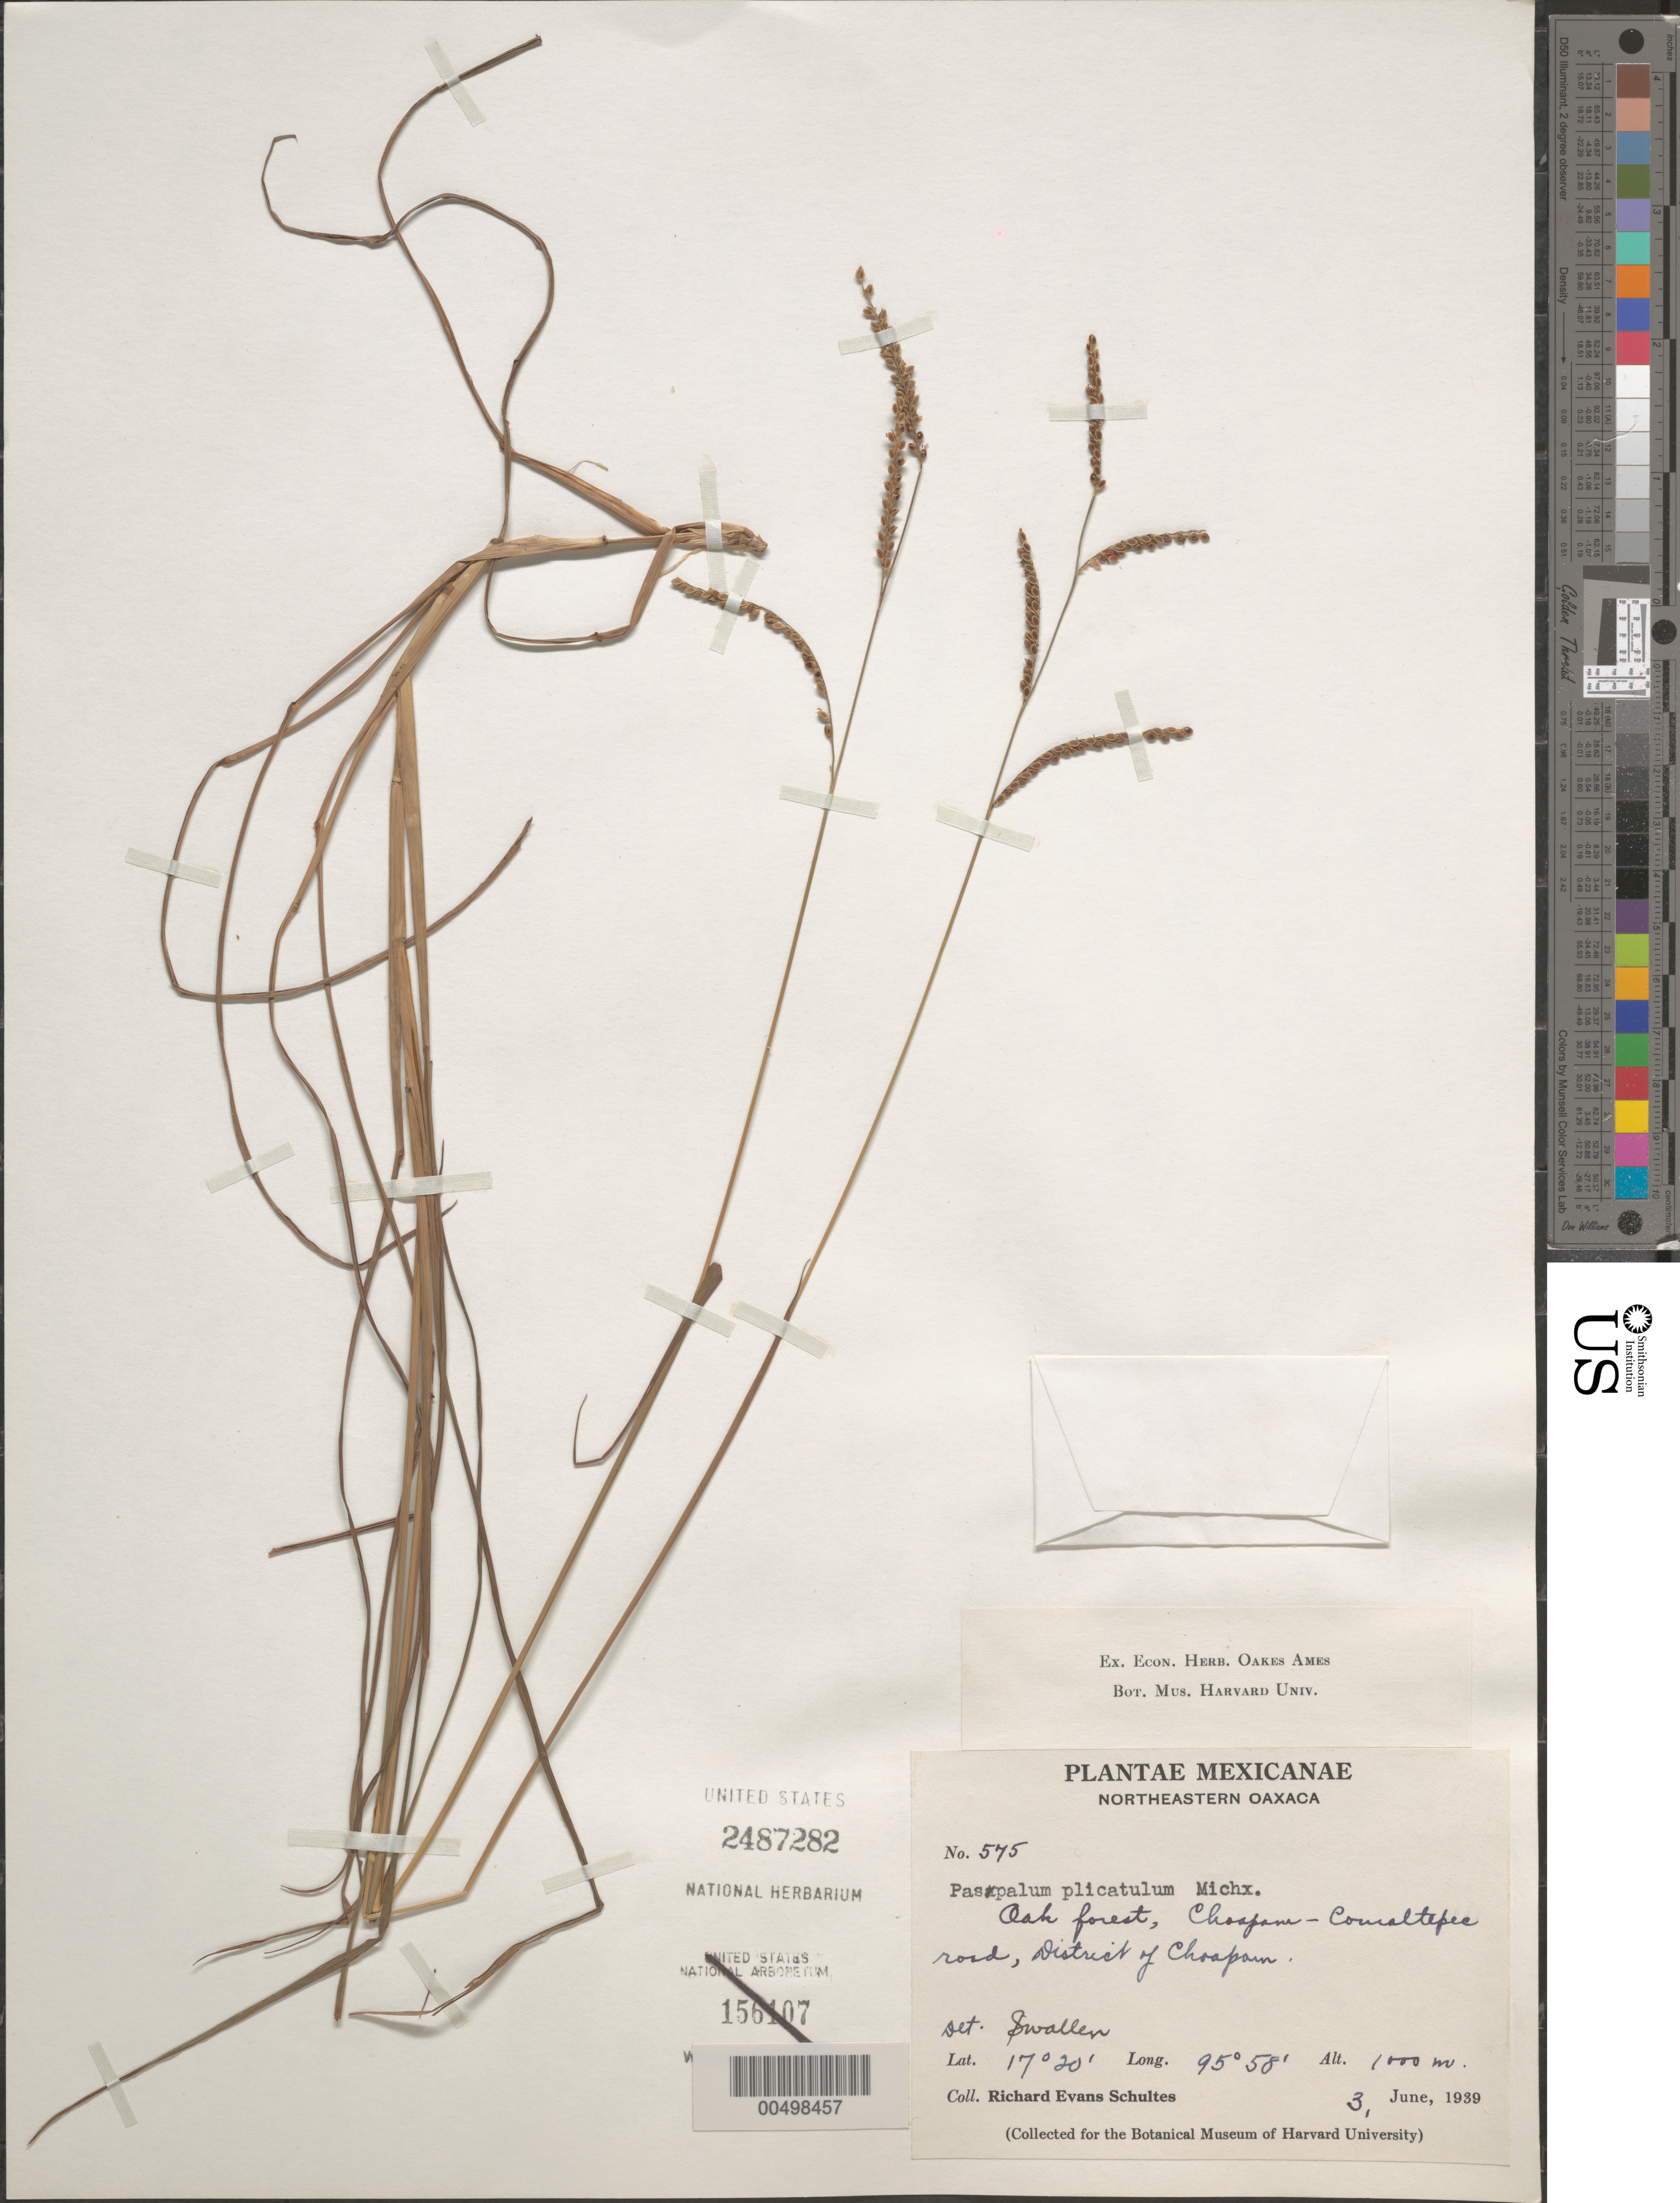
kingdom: Plantae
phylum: Tracheophyta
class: Liliopsida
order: Poales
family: Poaceae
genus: Paspalum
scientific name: Paspalum plicatulum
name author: Michx.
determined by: Swallen, Jason R.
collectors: R. E. Schultes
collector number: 575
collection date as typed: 3 Jun 1939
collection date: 1939-06-03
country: Mexico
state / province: Oaxaca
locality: NE Oaxaca, Choapam-Comaltepec rd, Dist of Choapam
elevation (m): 1000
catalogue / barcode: US 2487282